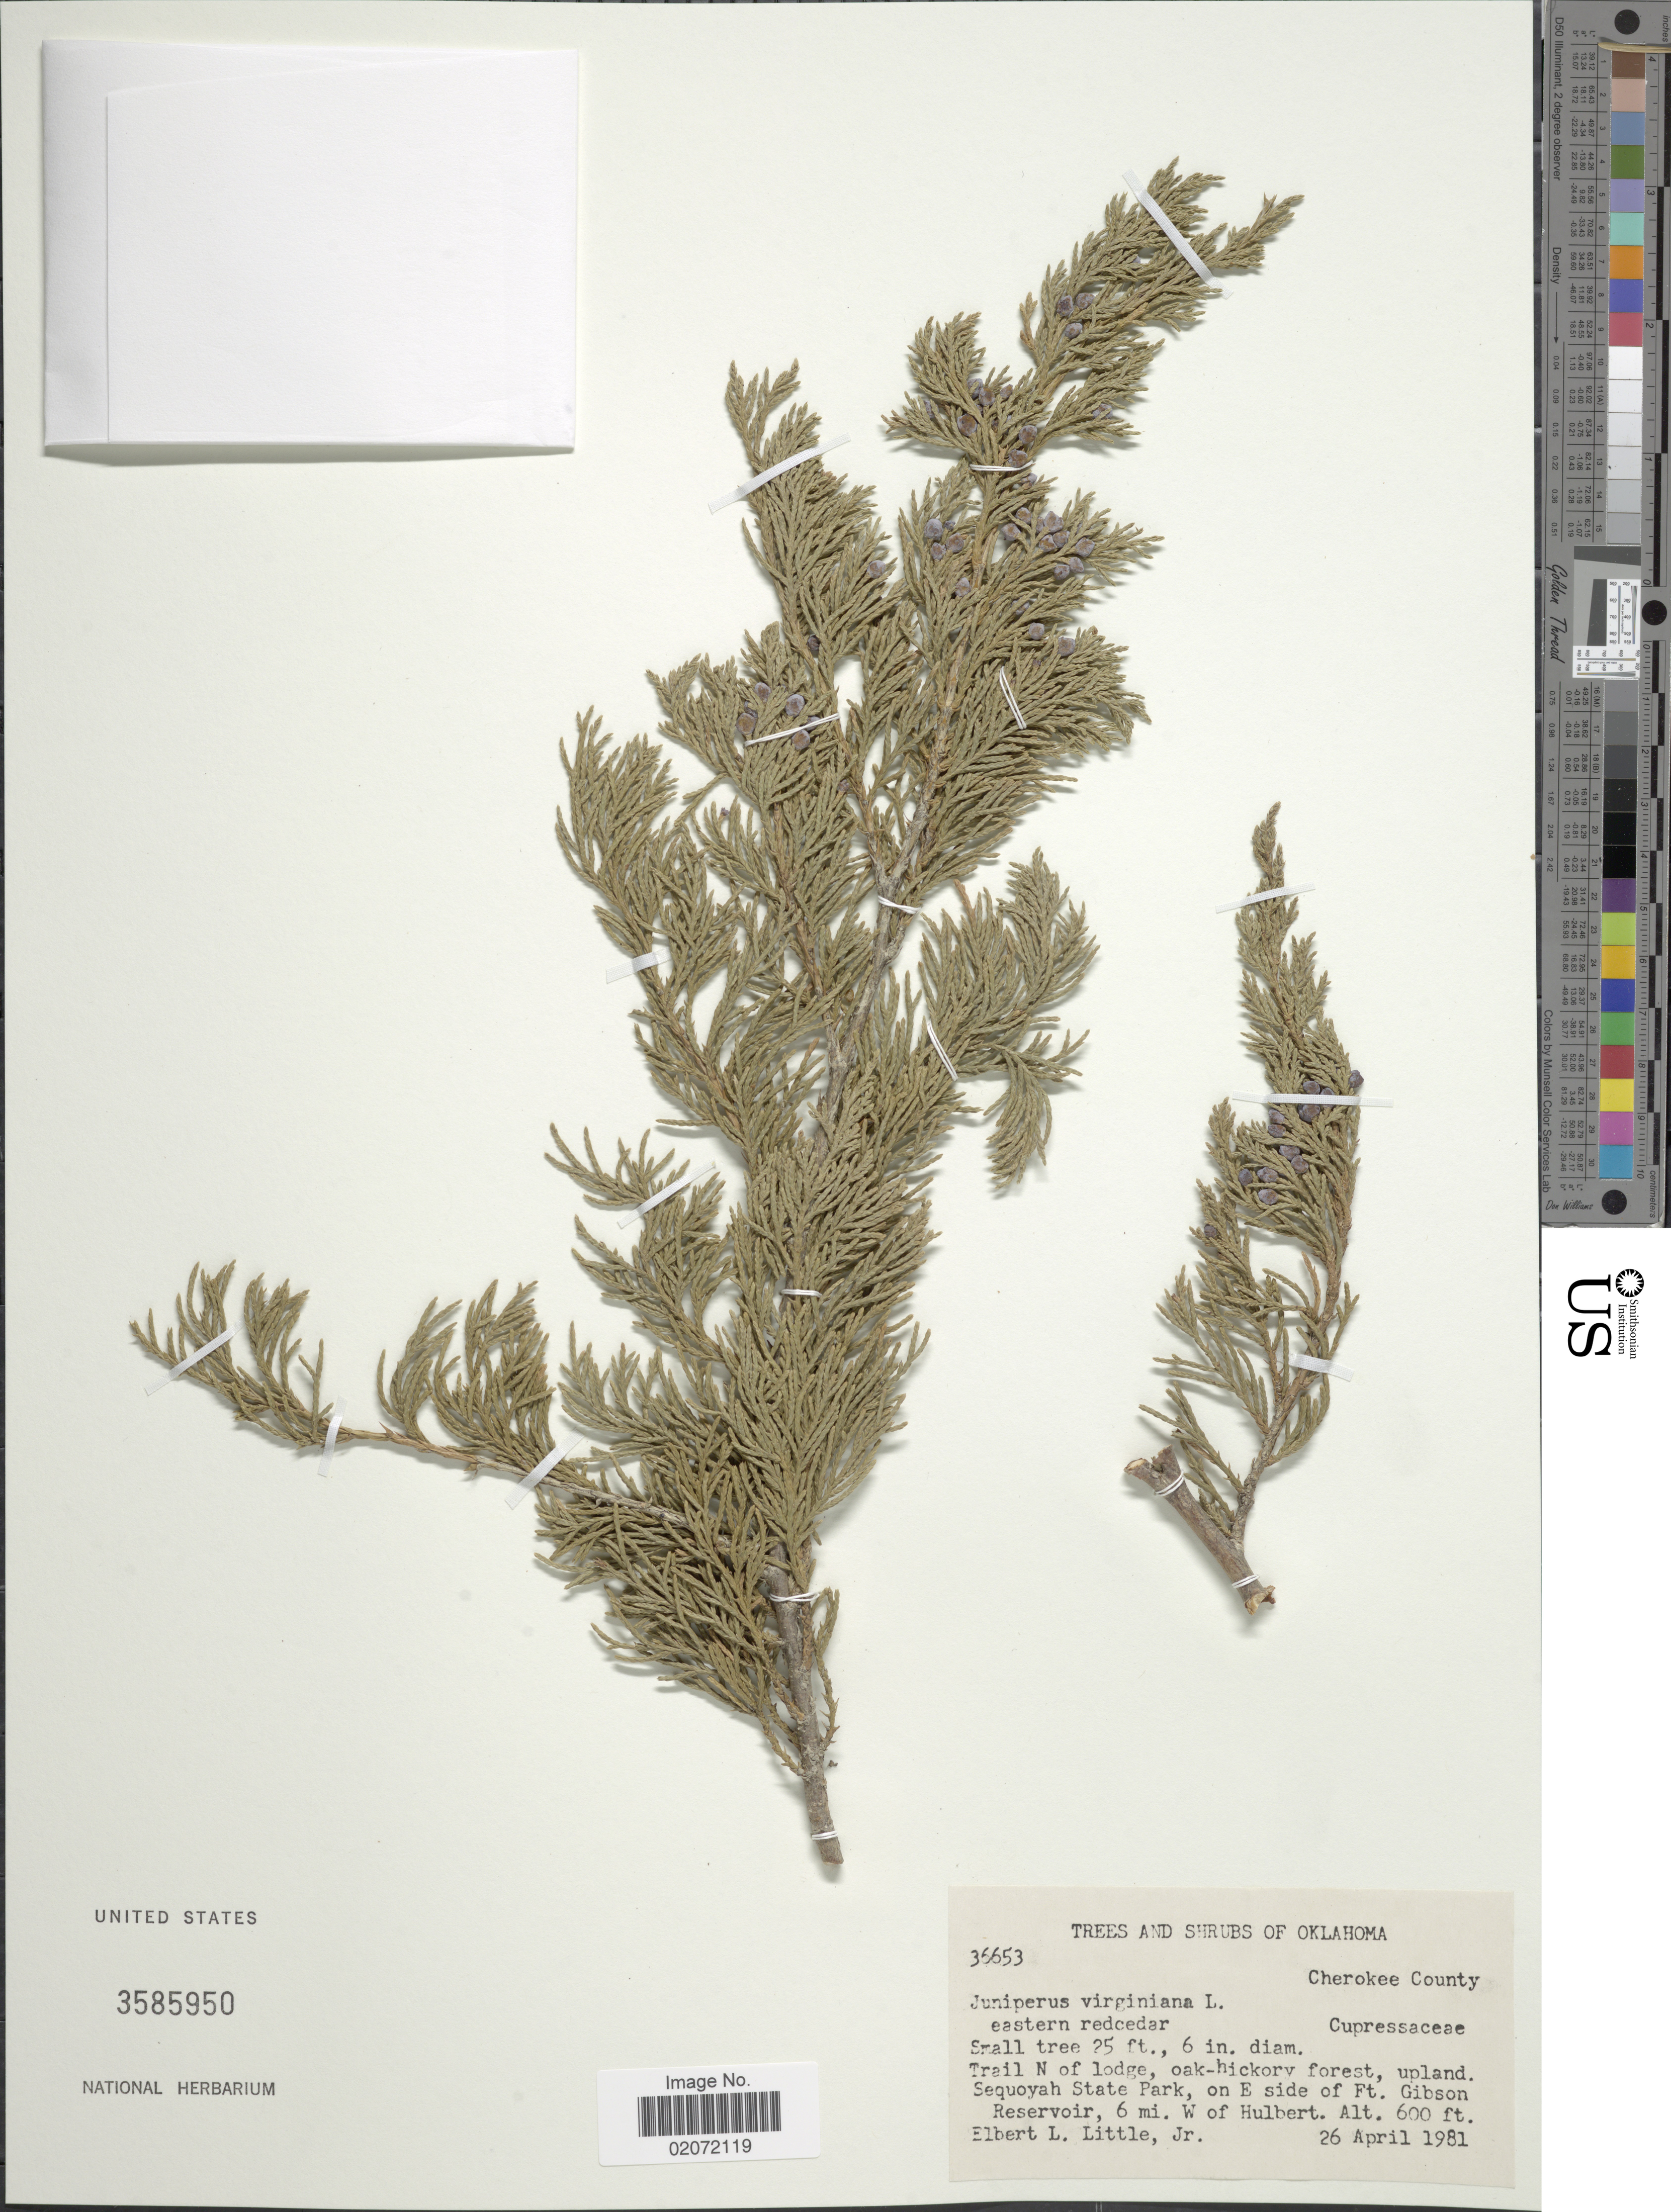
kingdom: Plantae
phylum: Tracheophyta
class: Pinopsida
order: Pinales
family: Cupressaceae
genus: Juniperus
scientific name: Juniperus virginiana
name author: L.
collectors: E. L. Little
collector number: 36653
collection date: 1981-04-26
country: United States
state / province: Oklahoma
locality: Trail N of lodge, oak-hickory forest, upland. Sequoyah State Park, on E side of Ft. Gibson . Reservoir, 6 mi. W of Hulbert.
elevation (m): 183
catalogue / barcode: US 3585950